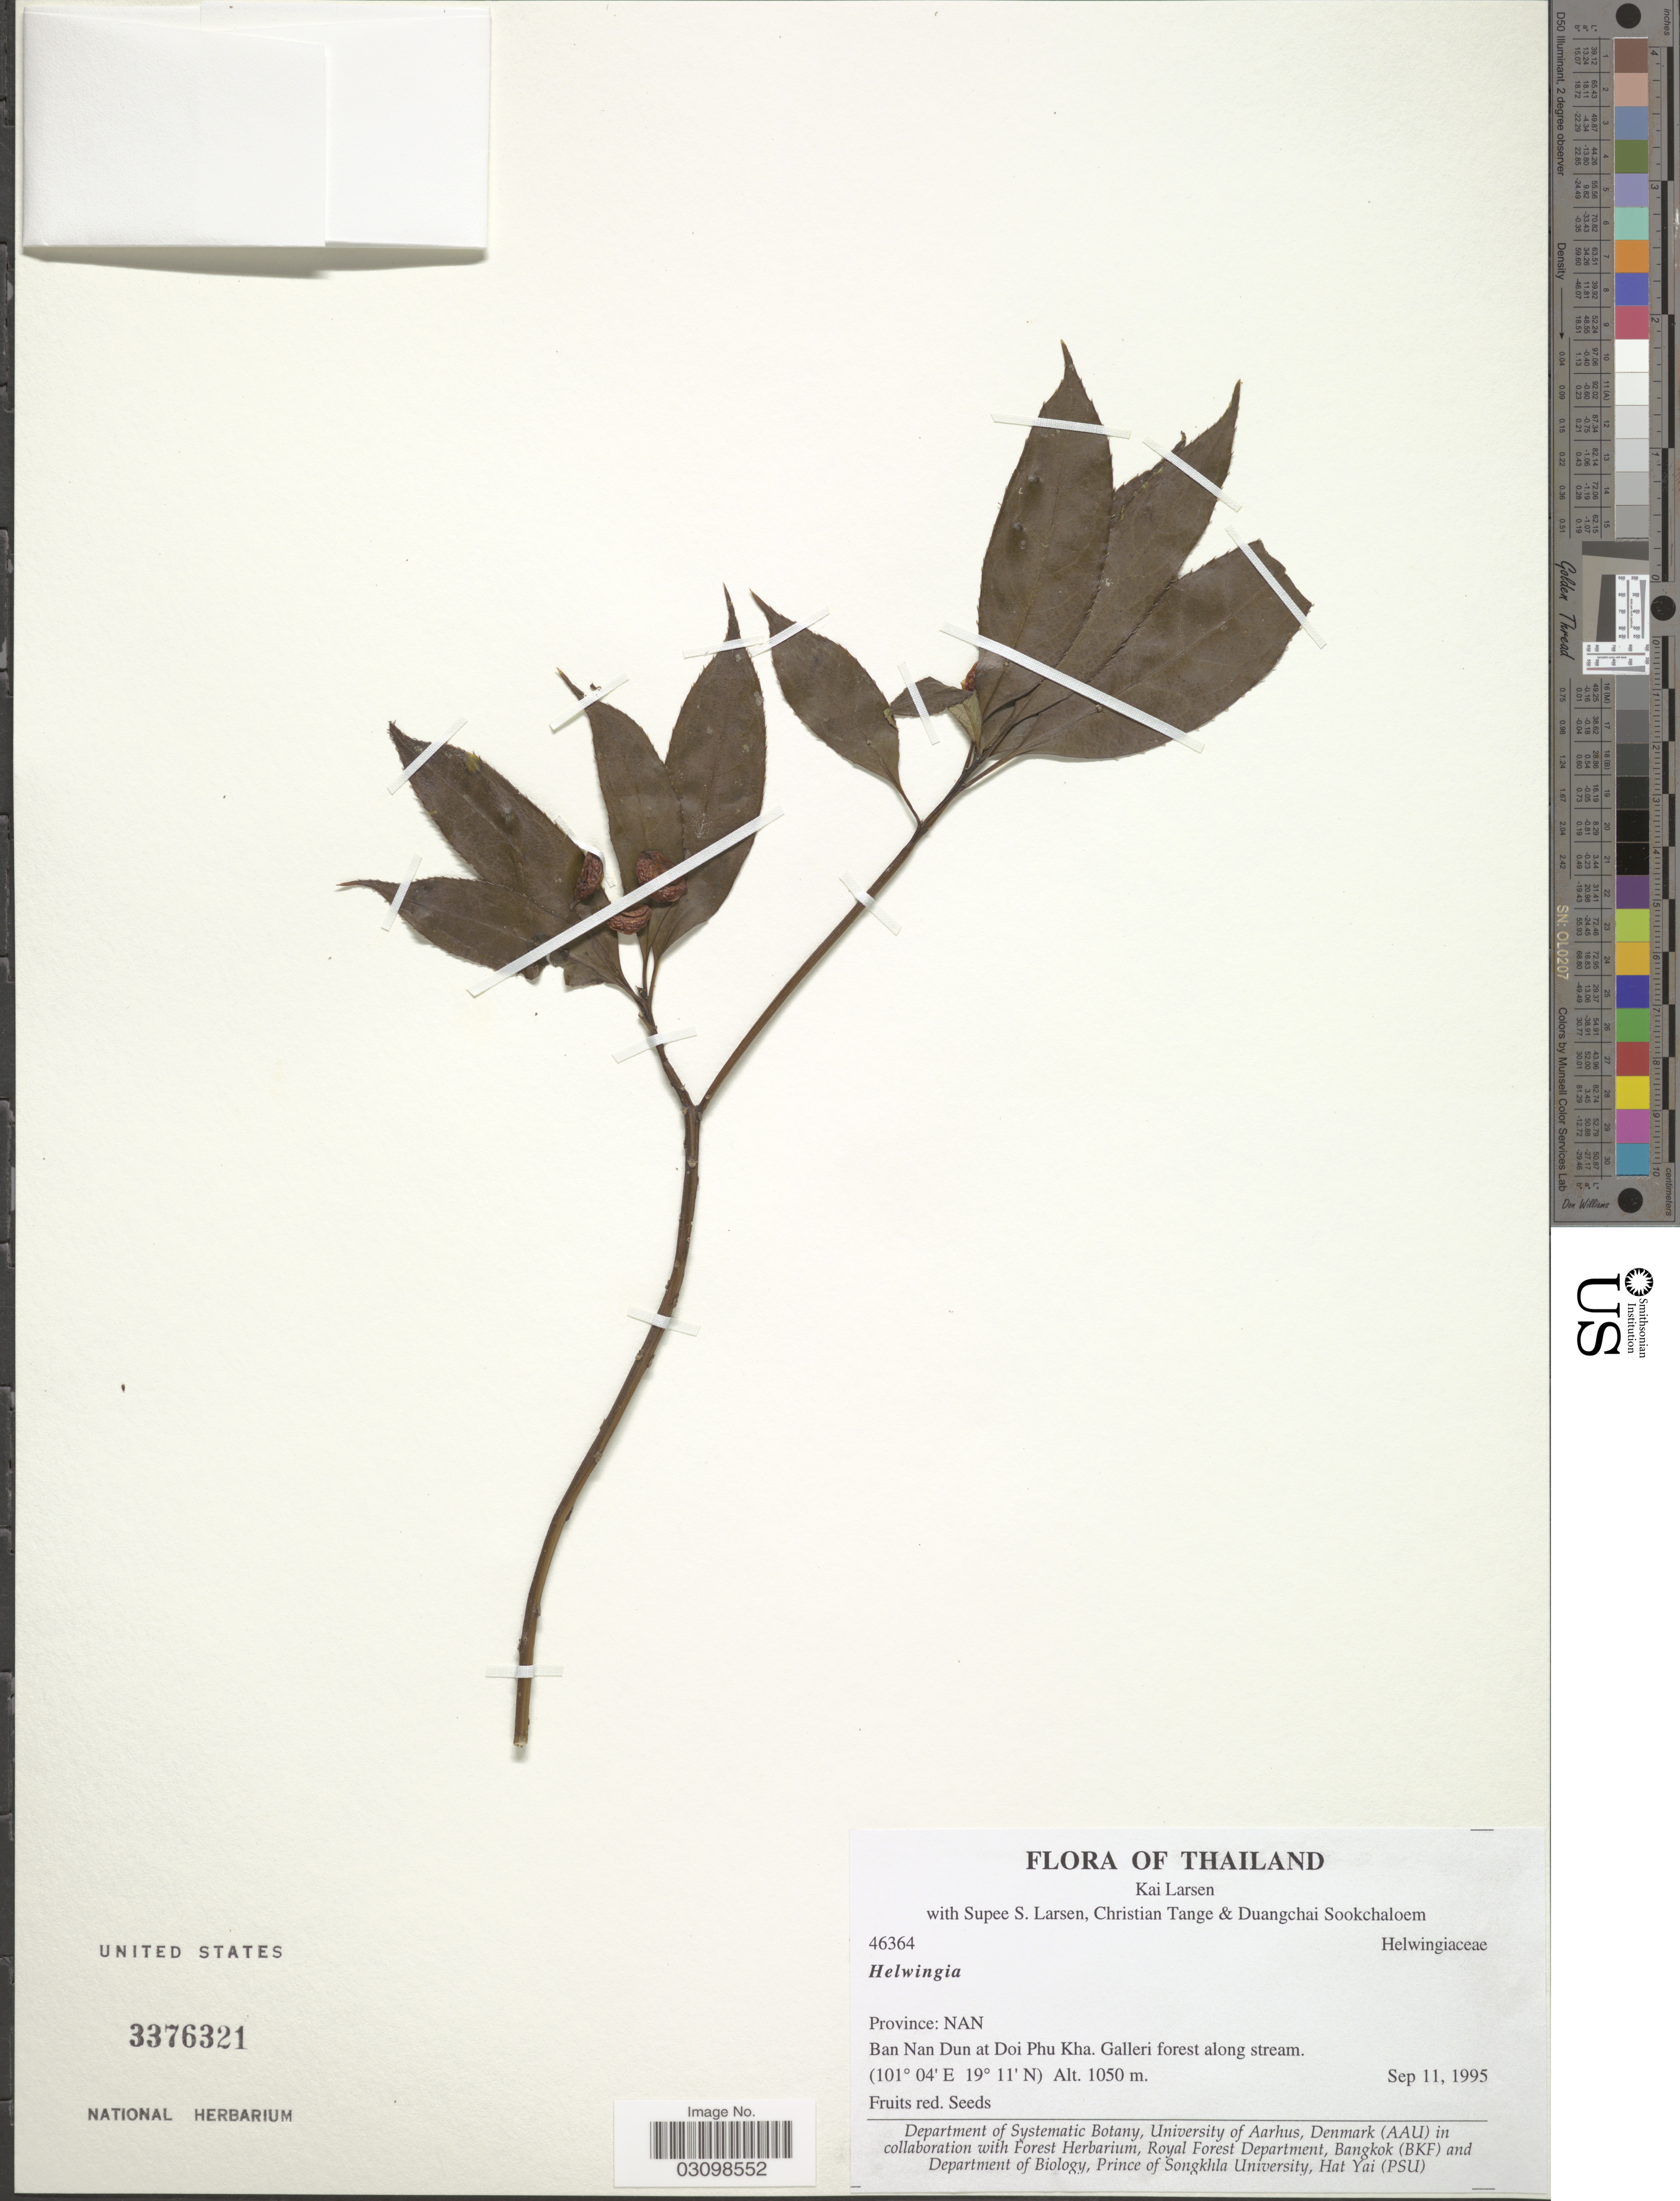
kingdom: Plantae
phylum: Tracheophyta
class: Magnoliopsida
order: Aquifoliales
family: Helwingiaceae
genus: Helwingia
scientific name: Helwingia sp.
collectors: K. Larsen, S. Larsen, C. Tange & D. Sookchaloem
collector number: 46364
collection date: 1995-09-11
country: Thailand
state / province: Nan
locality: Ban Nan Dun at Doi Phu Kha.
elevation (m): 1050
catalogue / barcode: US 3376321